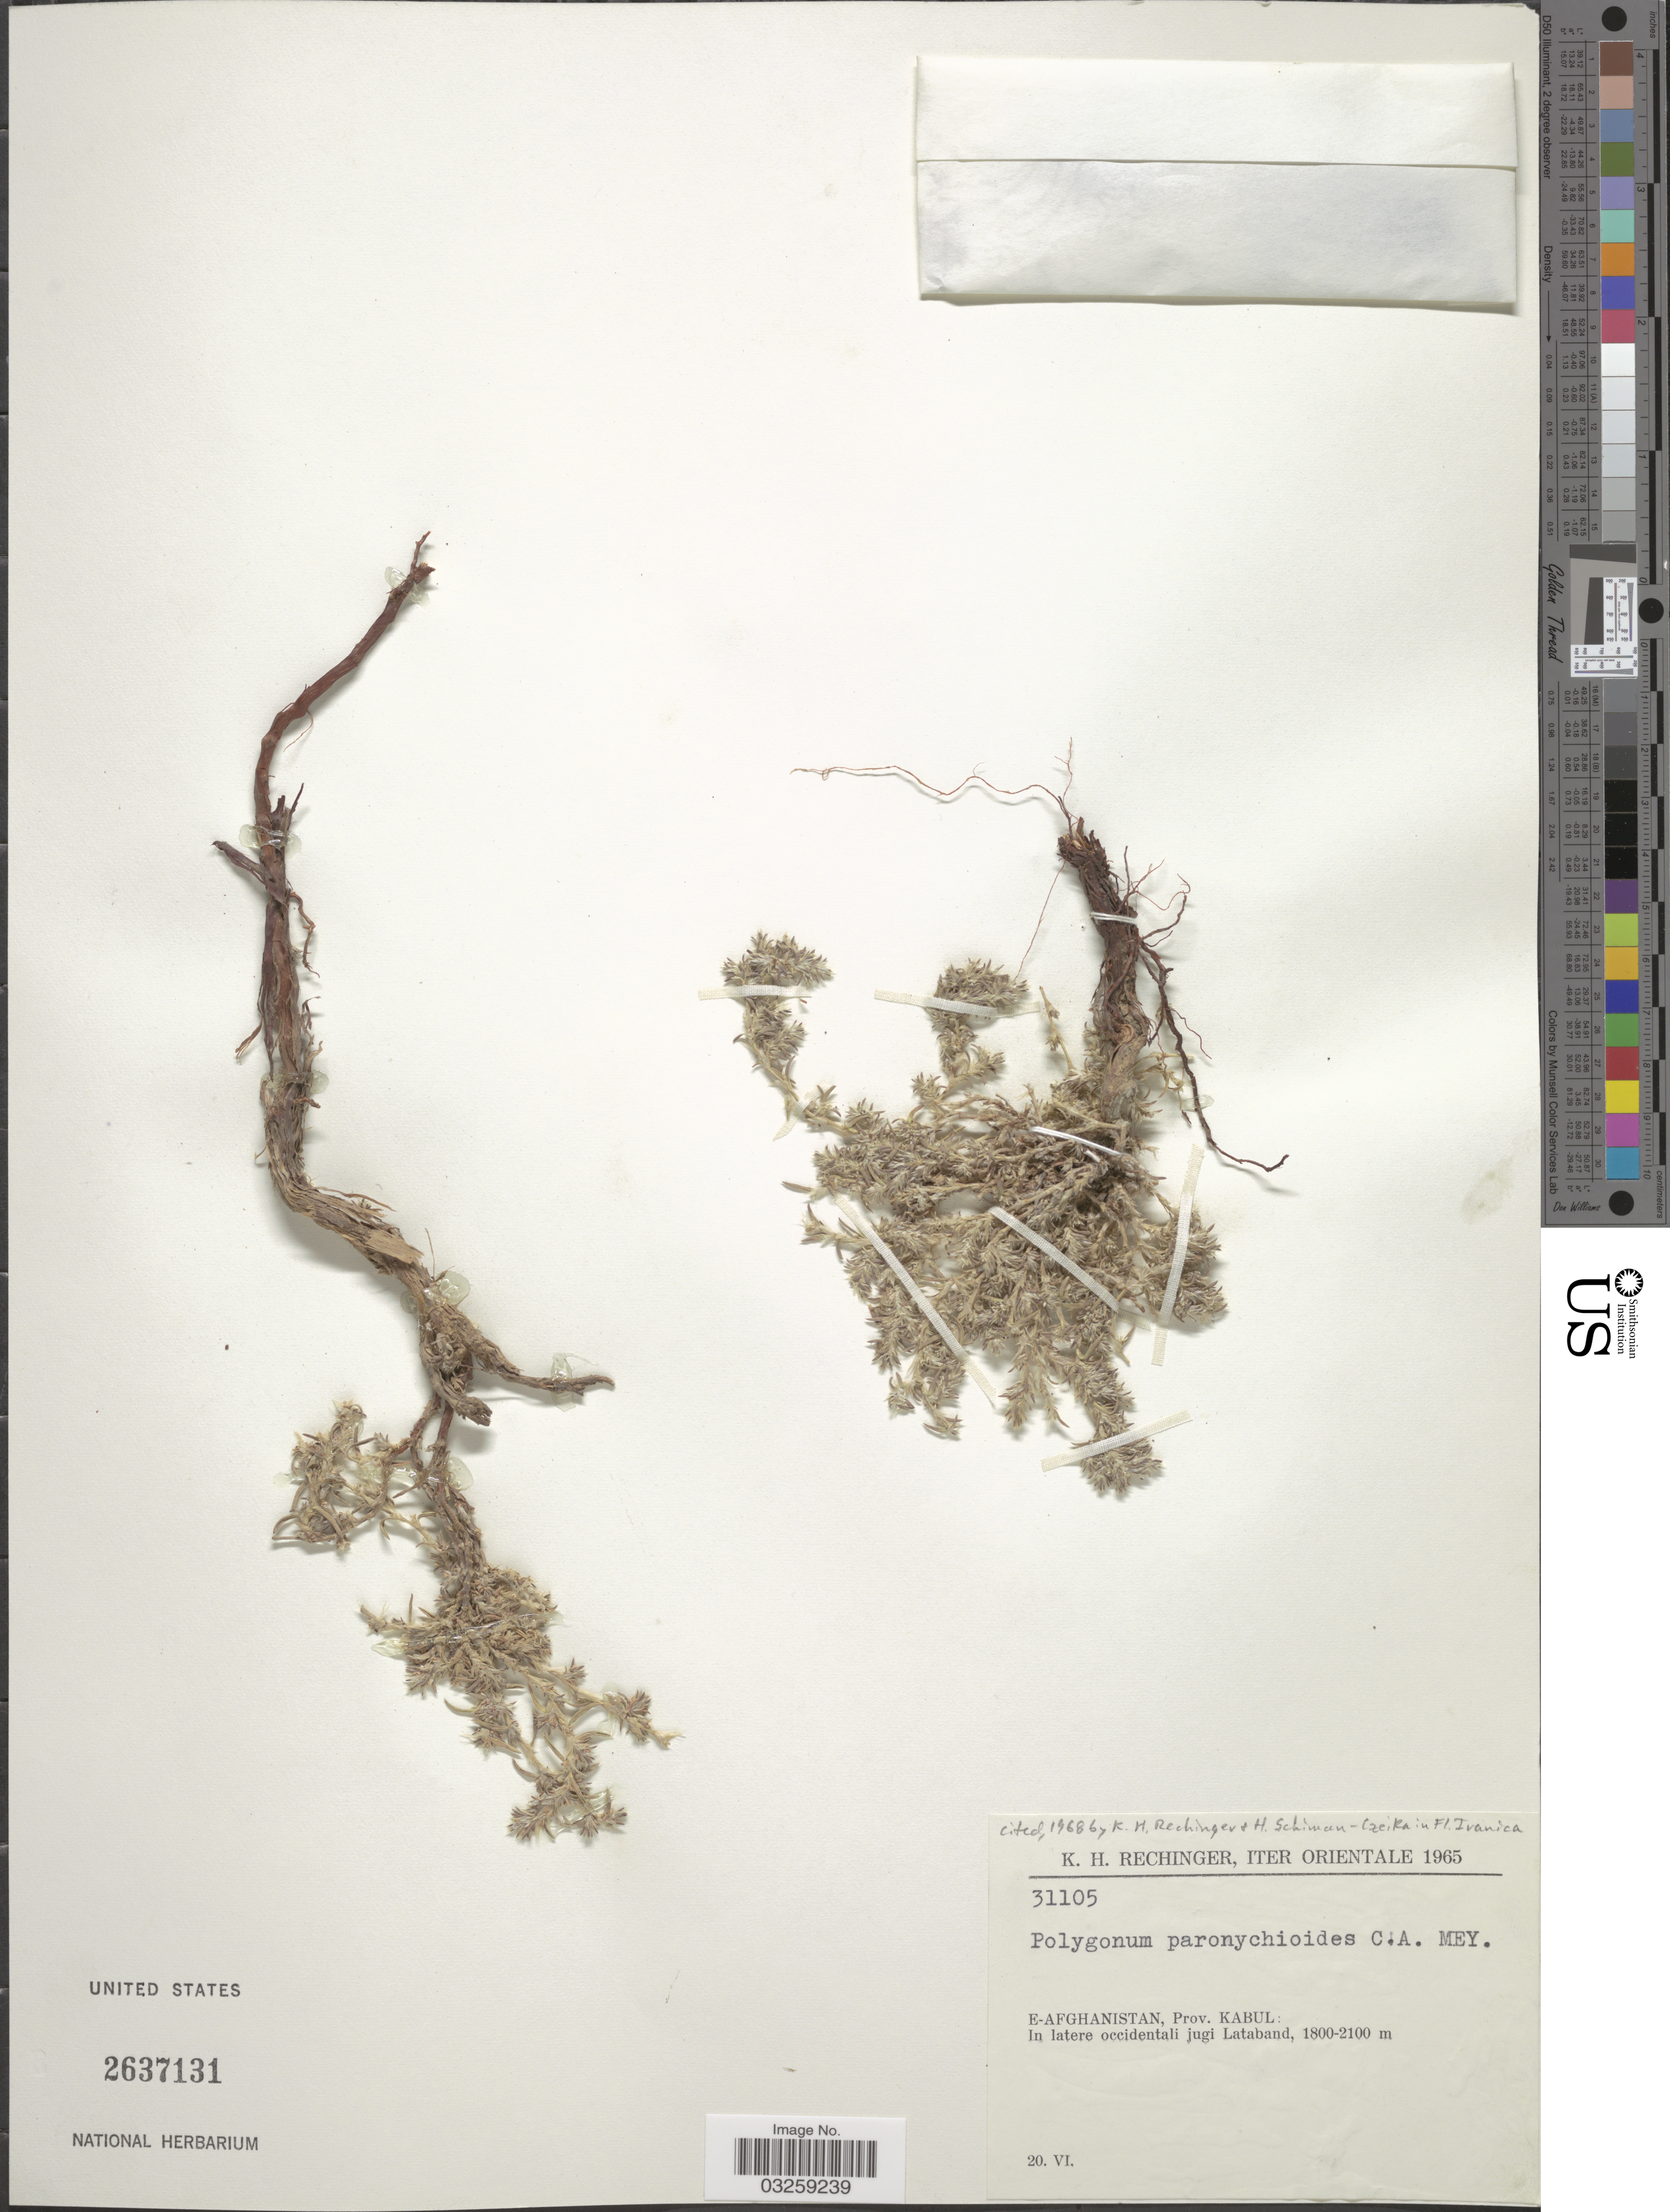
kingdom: Plantae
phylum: Tracheophyta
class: Magnoliopsida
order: Caryophyllales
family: Polygonaceae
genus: Polygonum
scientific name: Polygonum paronychioides Small, nom. illeg.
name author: Small ex Rydb.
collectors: K. H. Rechinger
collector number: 31105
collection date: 1965-06-20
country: Afghanistan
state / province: Kabul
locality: Iter Orientale. E-Afghanistan. In latere occidentali jugi Lataband.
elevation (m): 1800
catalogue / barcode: US 2637131